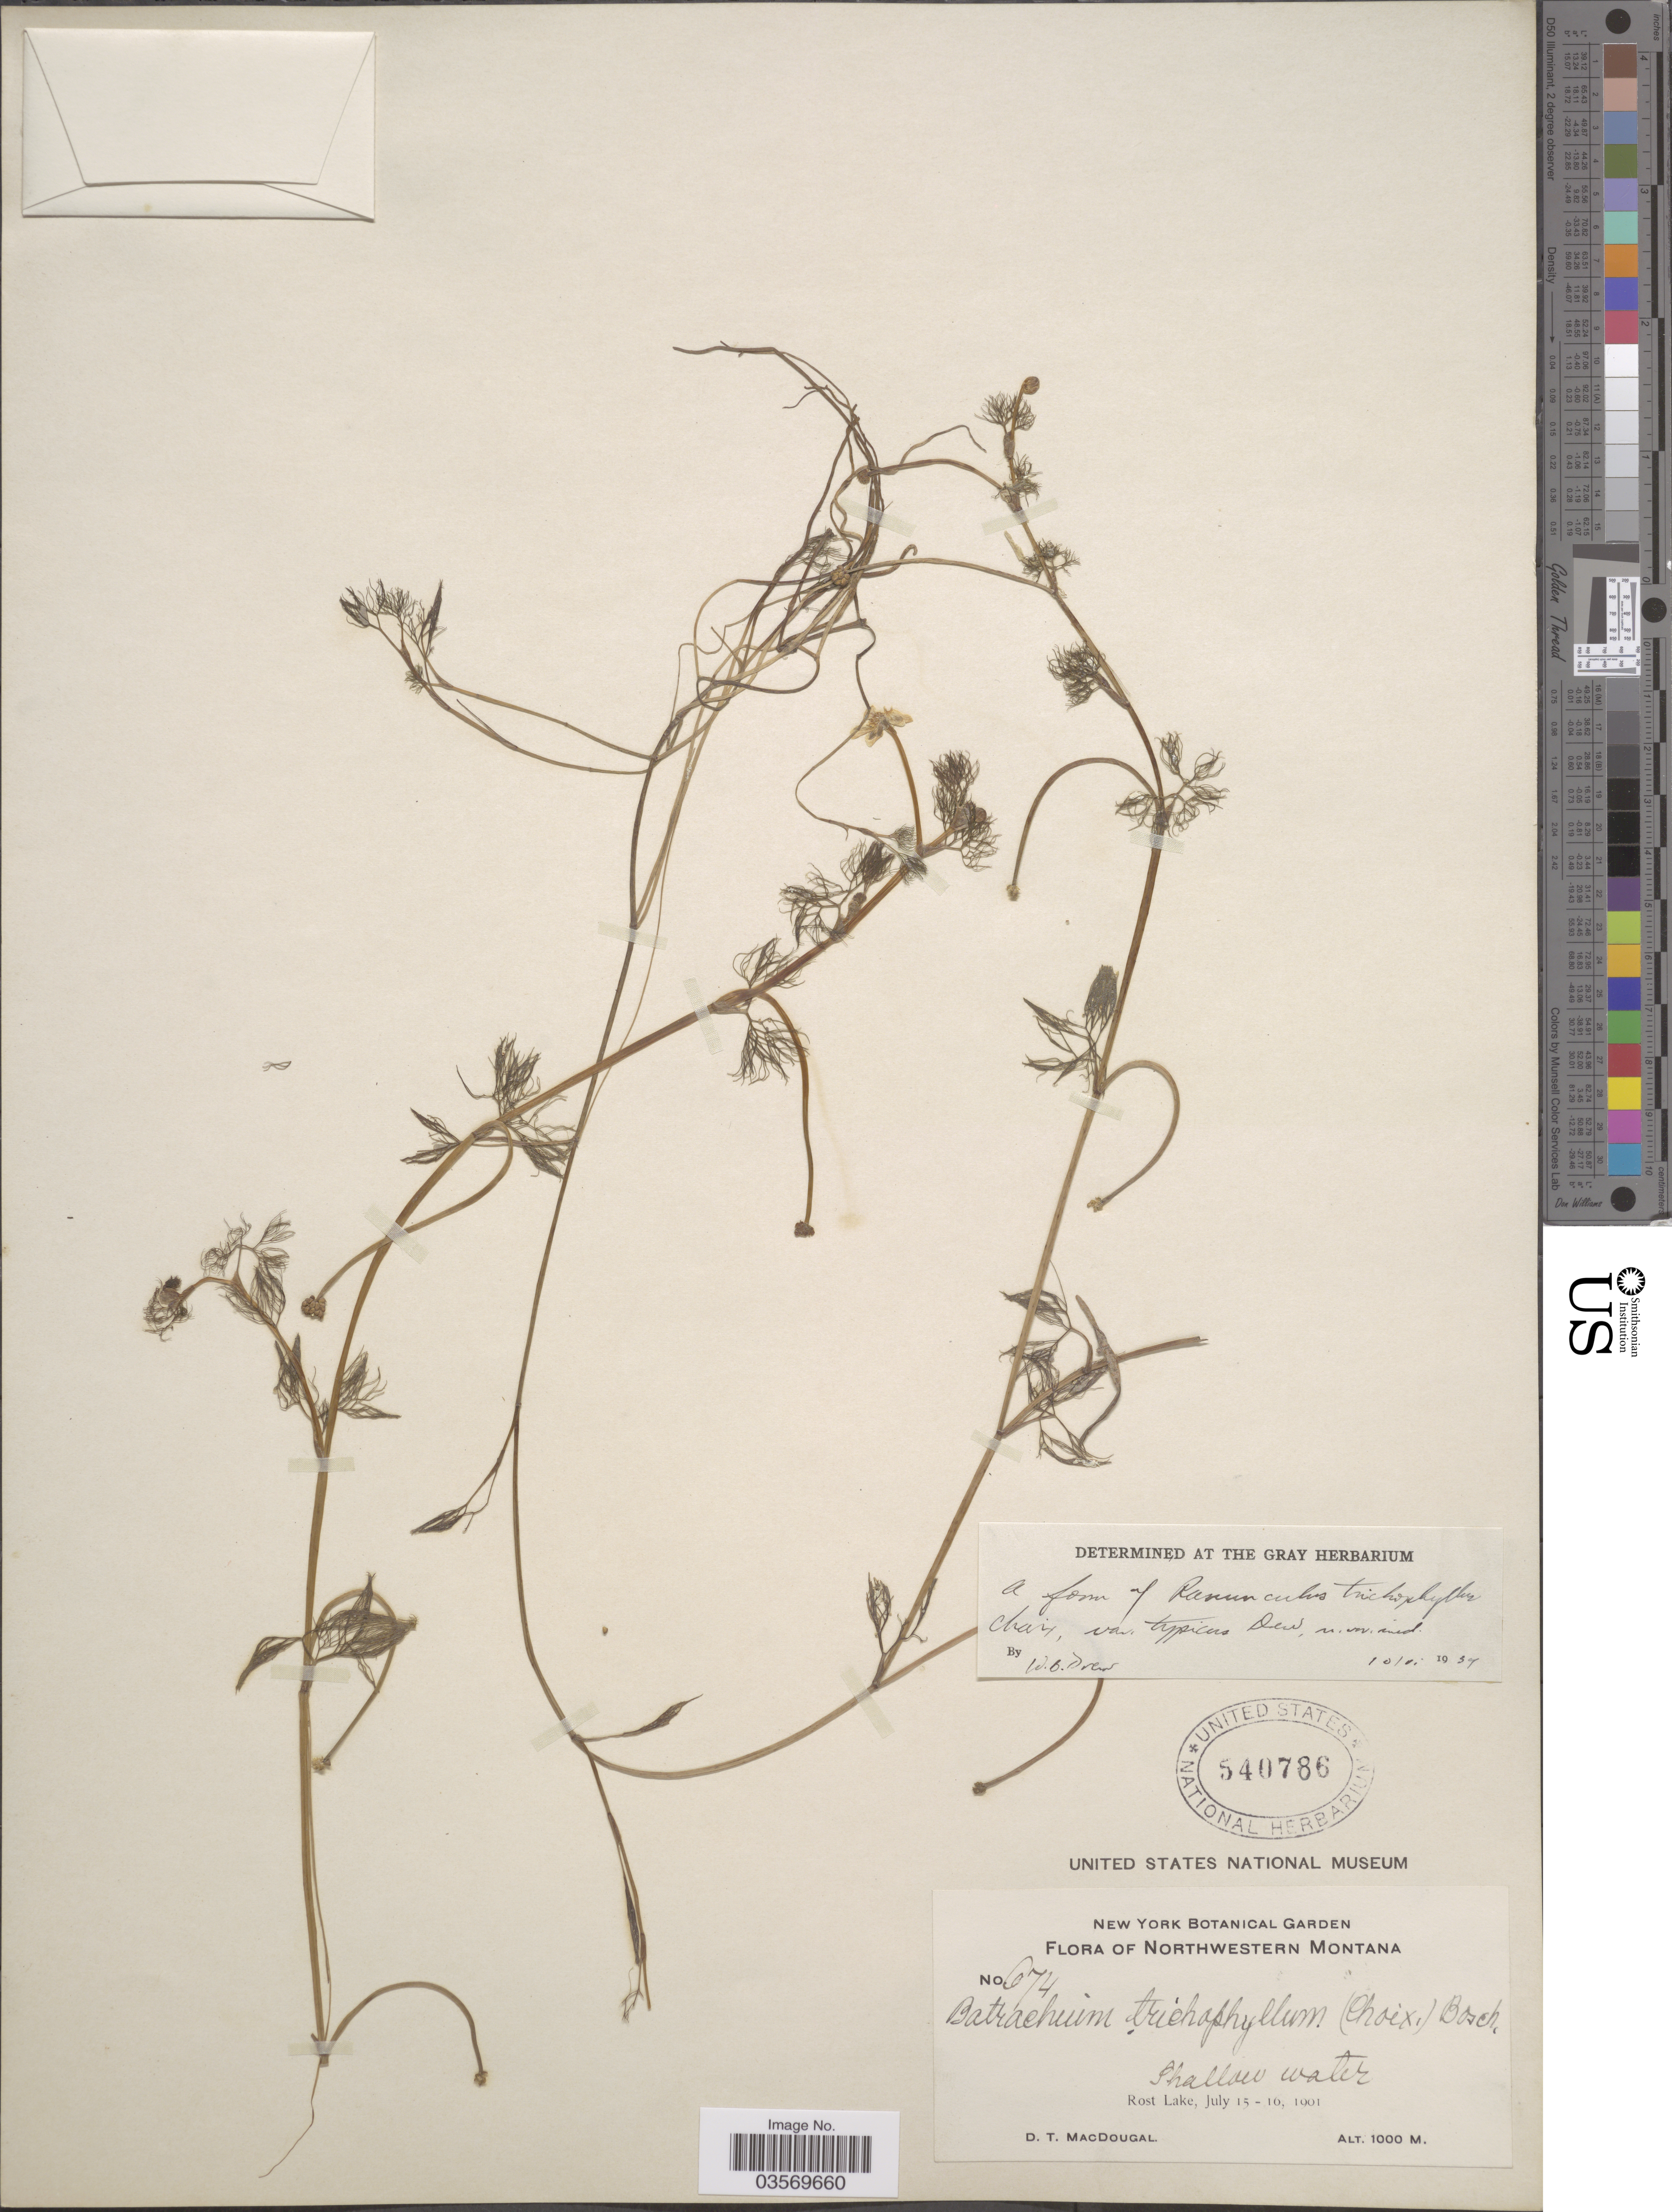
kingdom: Plantae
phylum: Tracheophyta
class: Magnoliopsida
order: Ranunculales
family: Ranunculaceae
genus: Ranunculus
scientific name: Ranunculus trichophyllus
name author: Chaix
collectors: D. T. MacDougal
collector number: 674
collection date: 1901-07-15/1901-07-16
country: United States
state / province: Montana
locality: Northwestern Montana. Rost Lake.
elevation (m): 1000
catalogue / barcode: US 540786